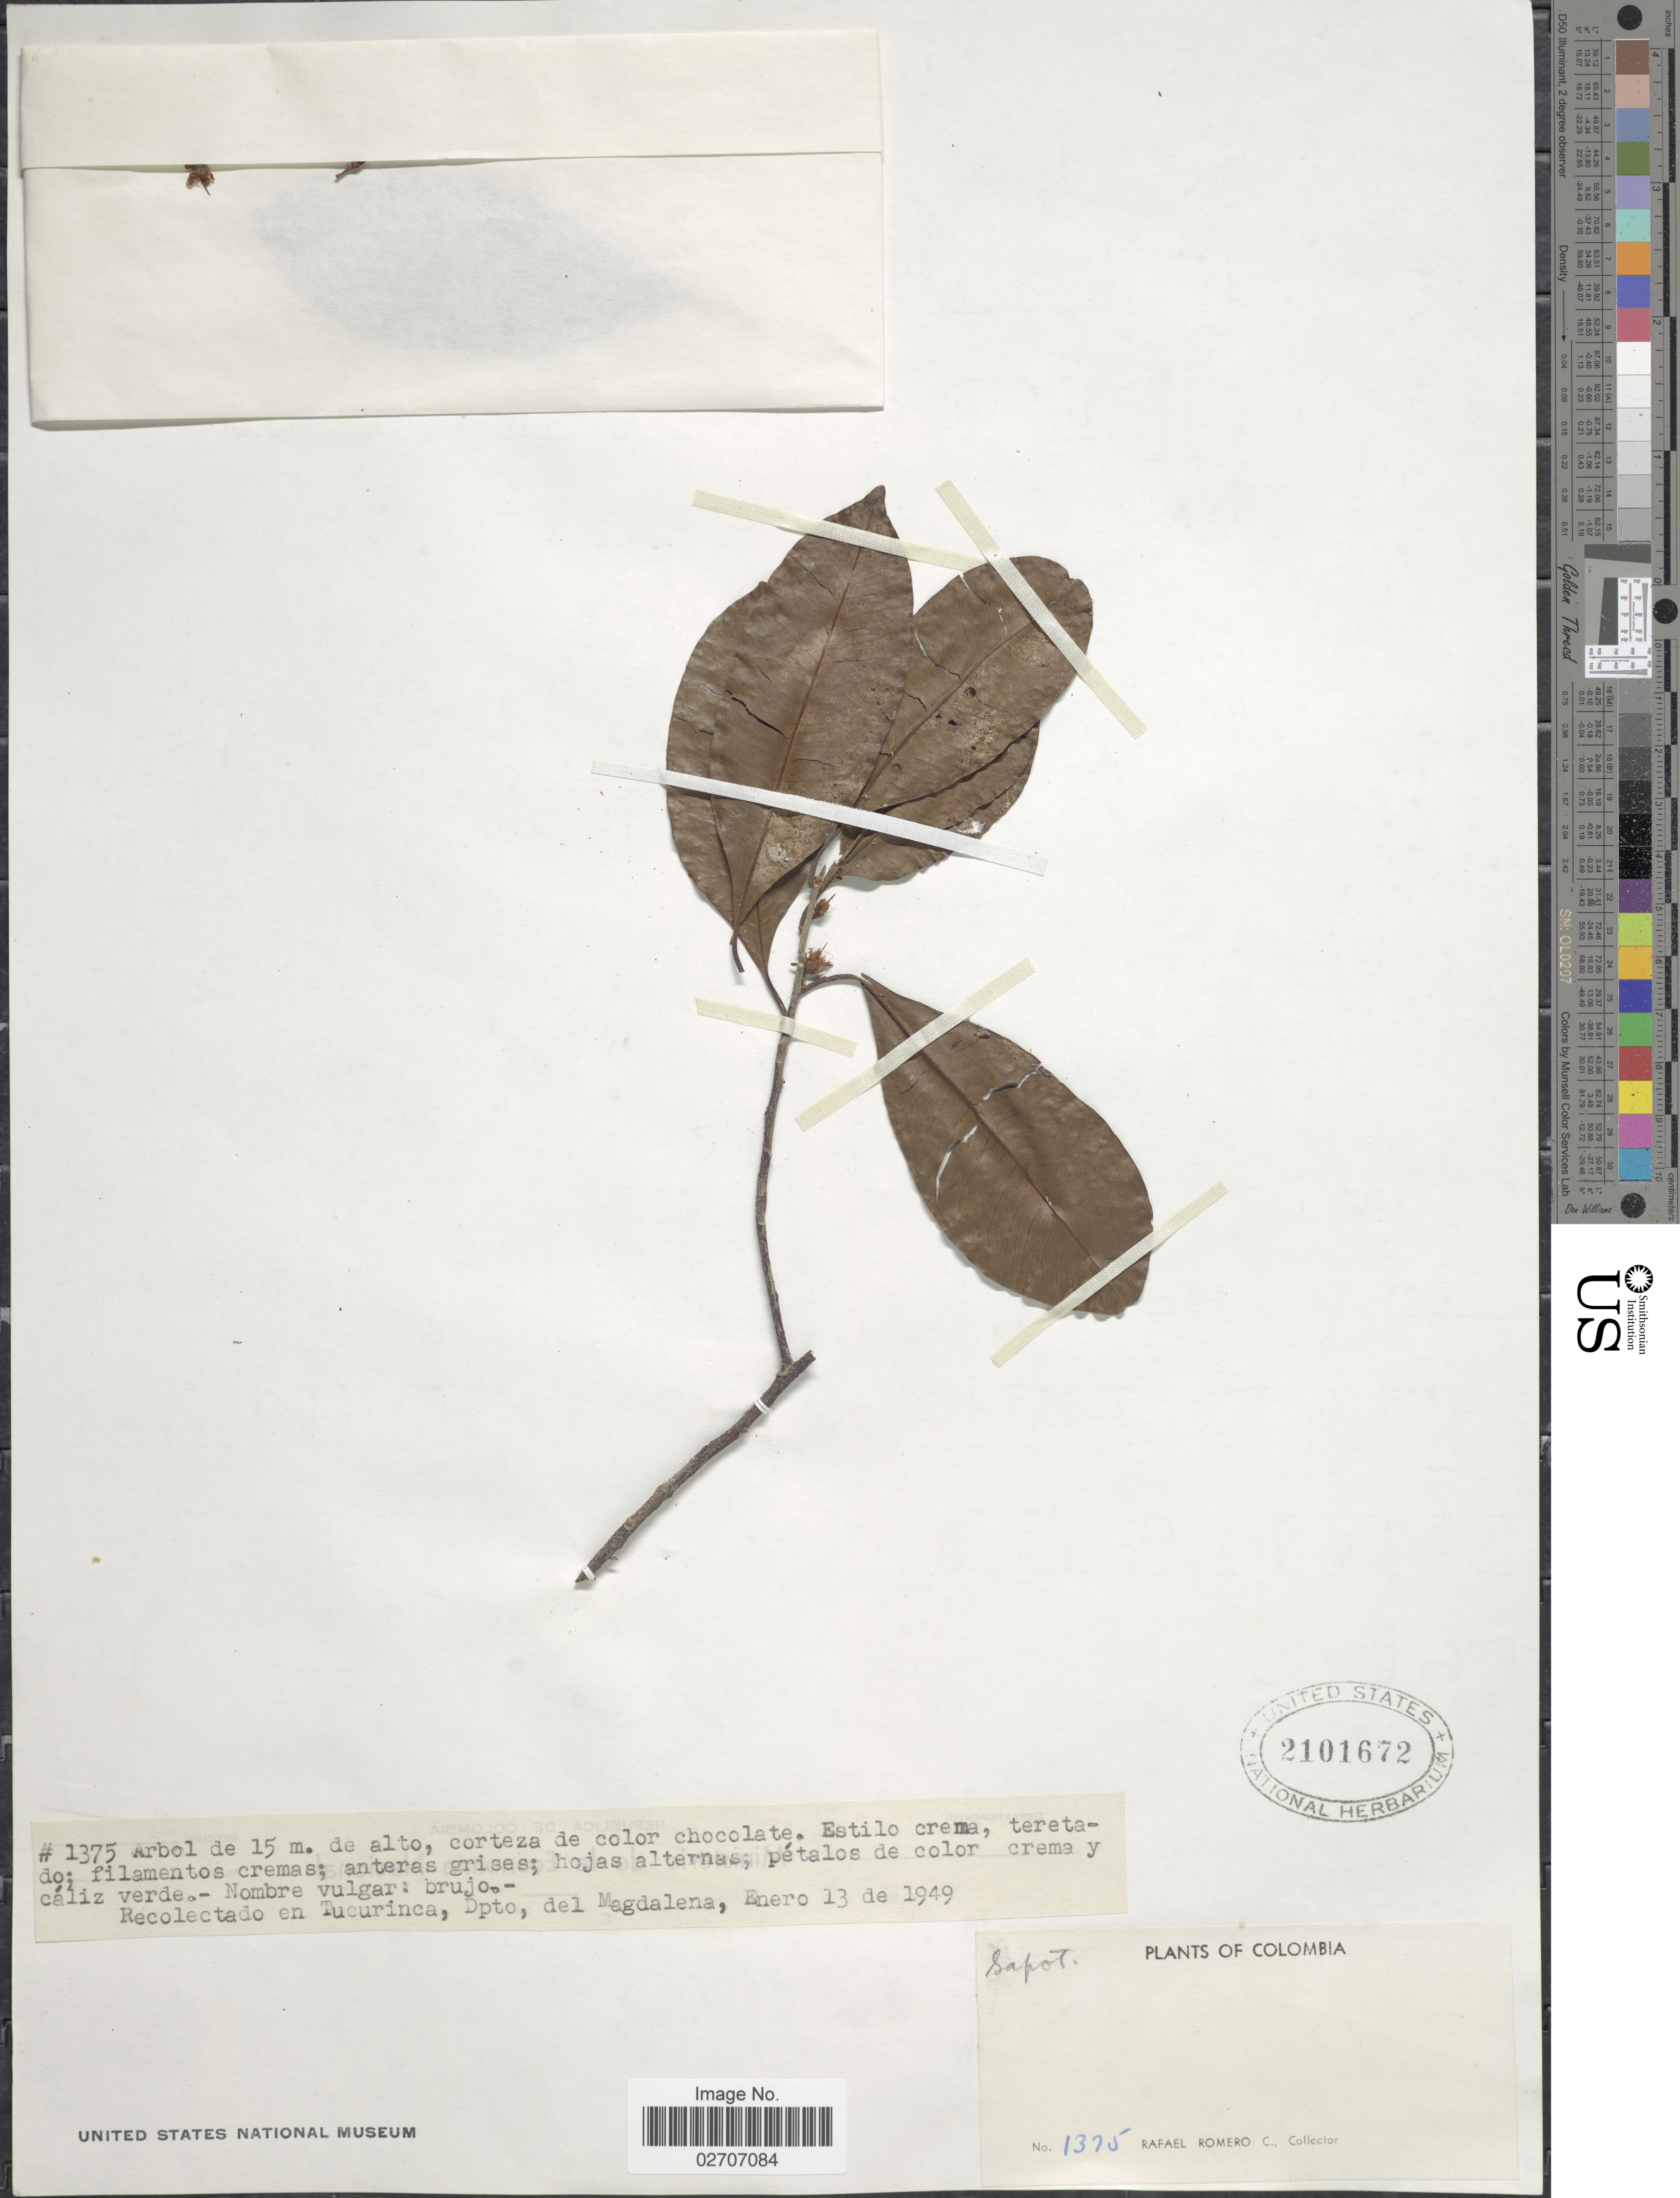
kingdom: Plantae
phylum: Tracheophyta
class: Magnoliopsida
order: Ericales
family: Sapotaceae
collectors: R. Romero Castañeda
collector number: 1375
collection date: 1949-01-13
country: Colombia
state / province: Magdalena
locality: En Tucurinca, Dpto, del Magdalena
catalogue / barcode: US 2101672